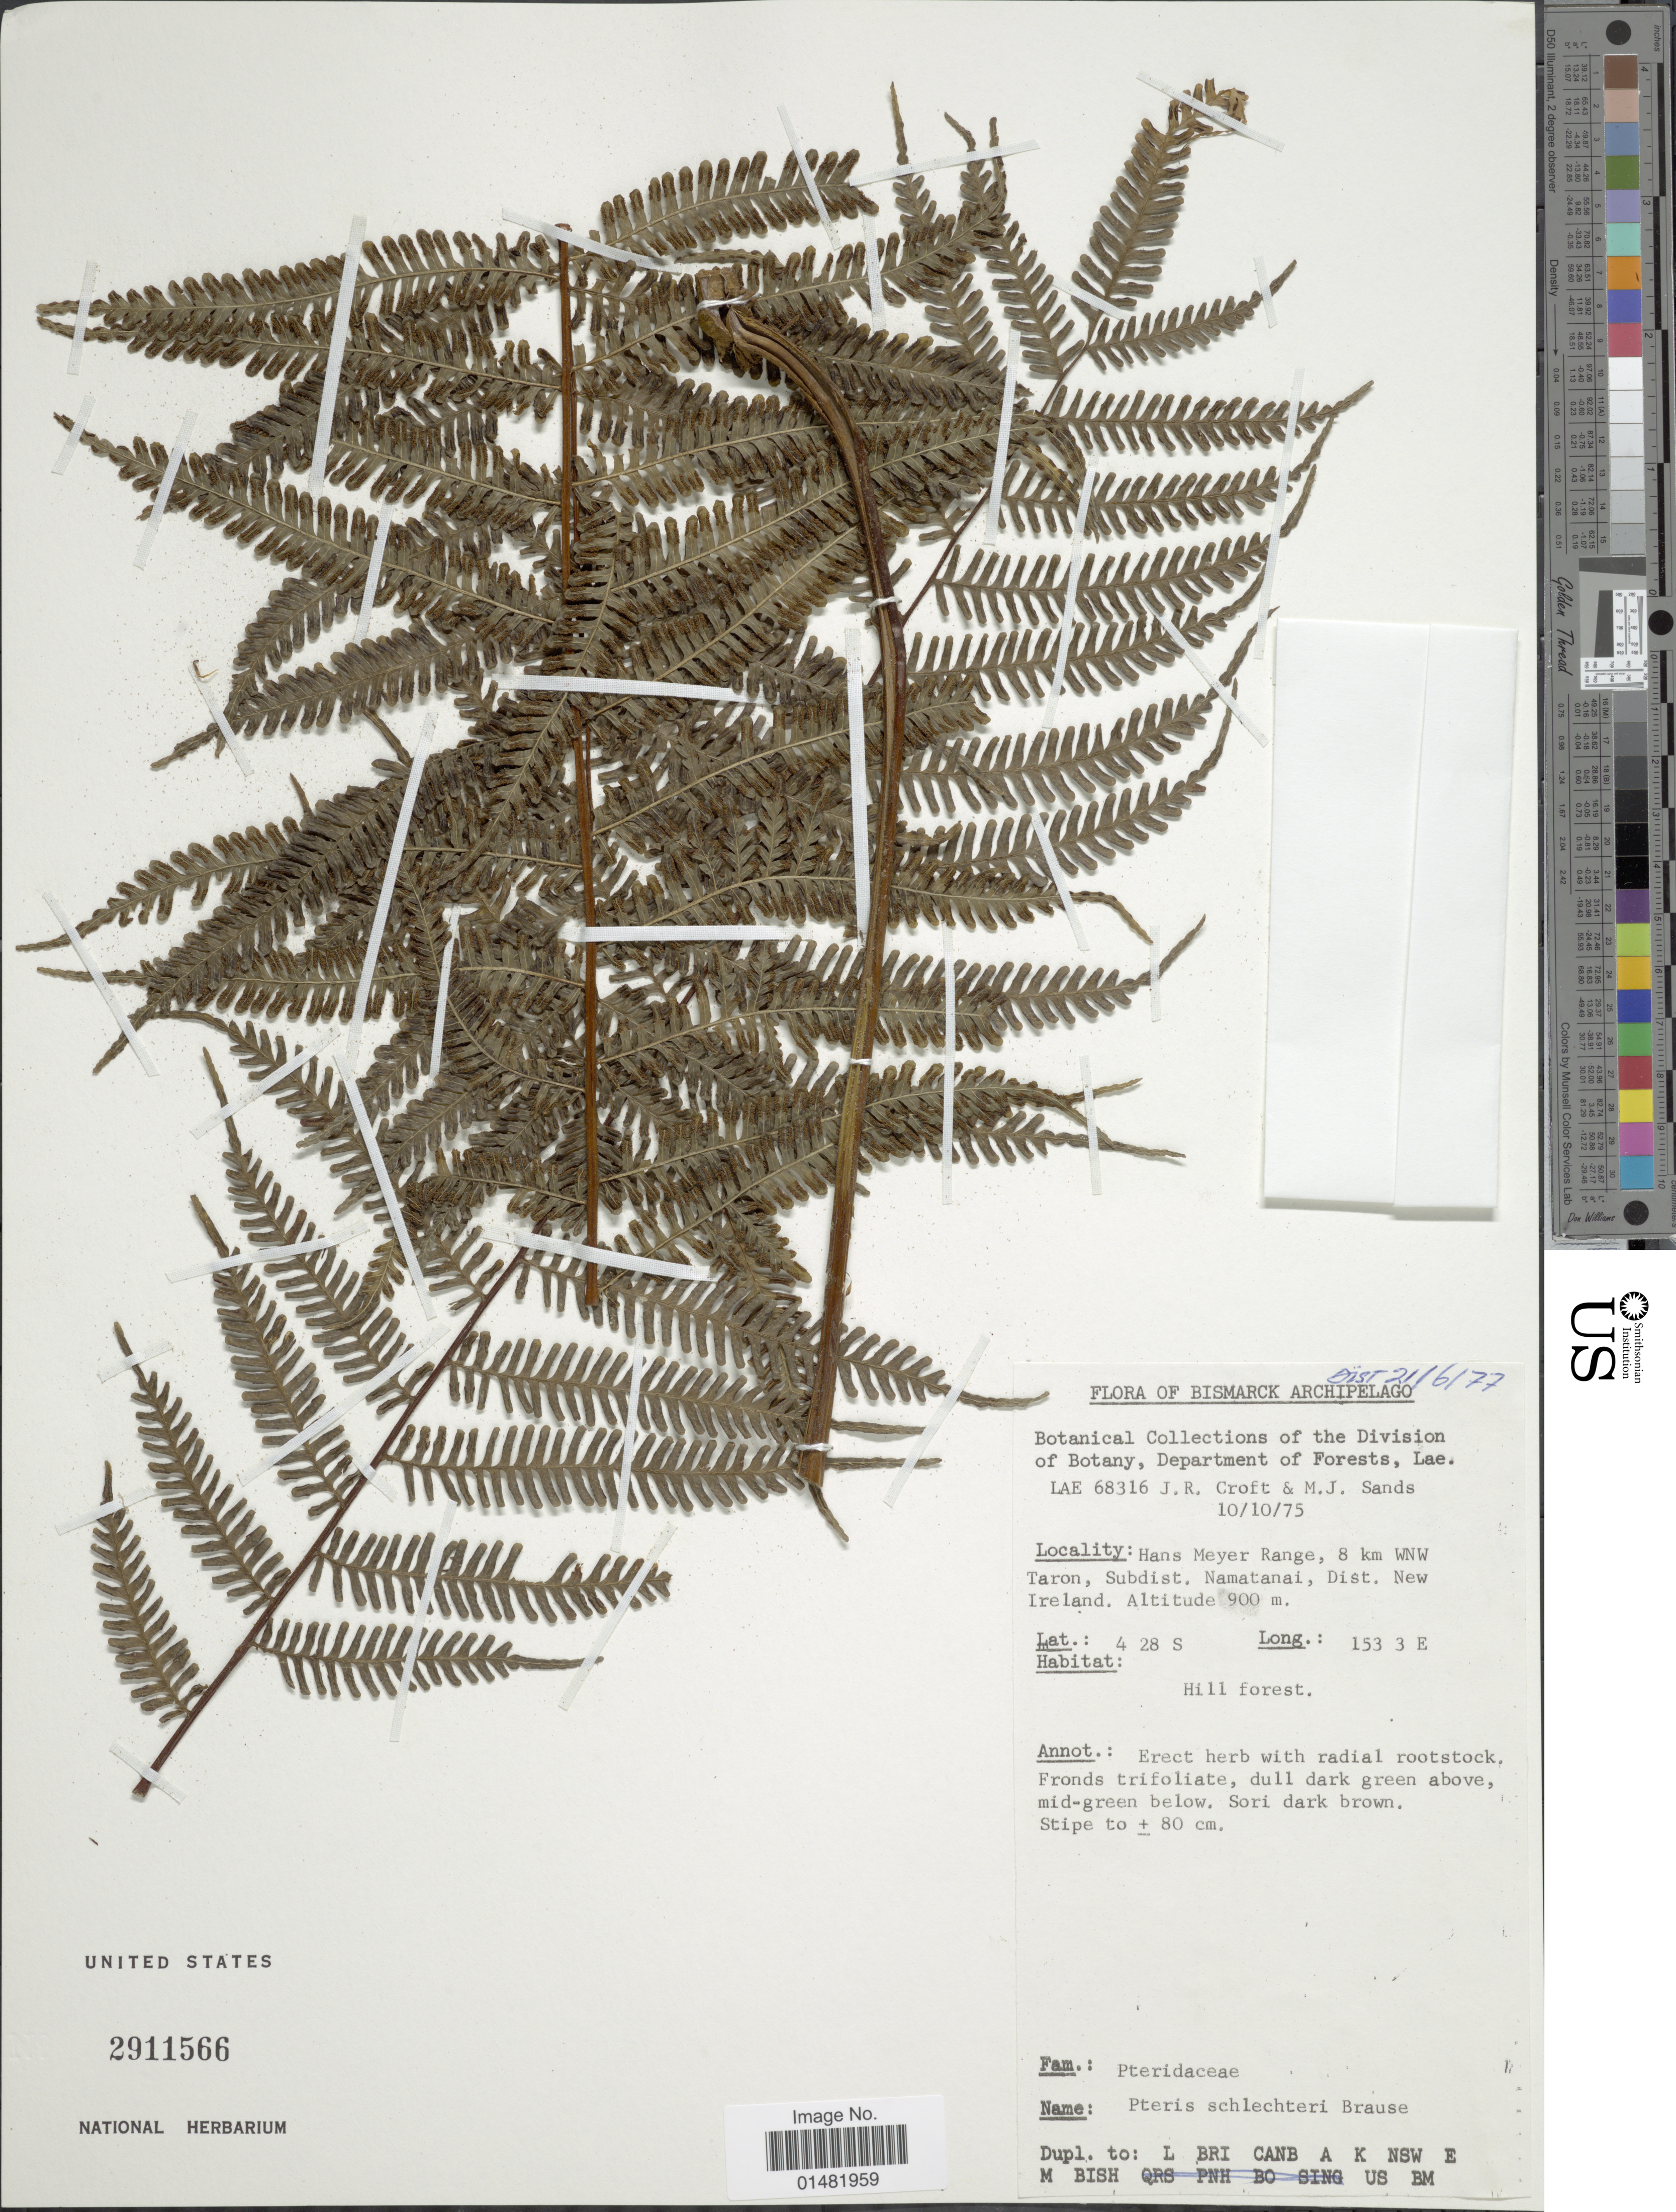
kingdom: Plantae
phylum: Tracheophyta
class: Polypodiopsida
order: Polypodiales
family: Pteridaceae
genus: Pteris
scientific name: Pteris schlechteri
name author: Brause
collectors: J. R. Croft & M. Sands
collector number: LAE 68316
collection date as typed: Transcribed d/m/y: 10/10/75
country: Papua New Guinea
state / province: New Ireland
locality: Bismarck Archipelago, Hans Meyer Range, 8 km WNW Taron, Subdist. Namatanai, Dist. New Ireland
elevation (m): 900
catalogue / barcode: US 2911566